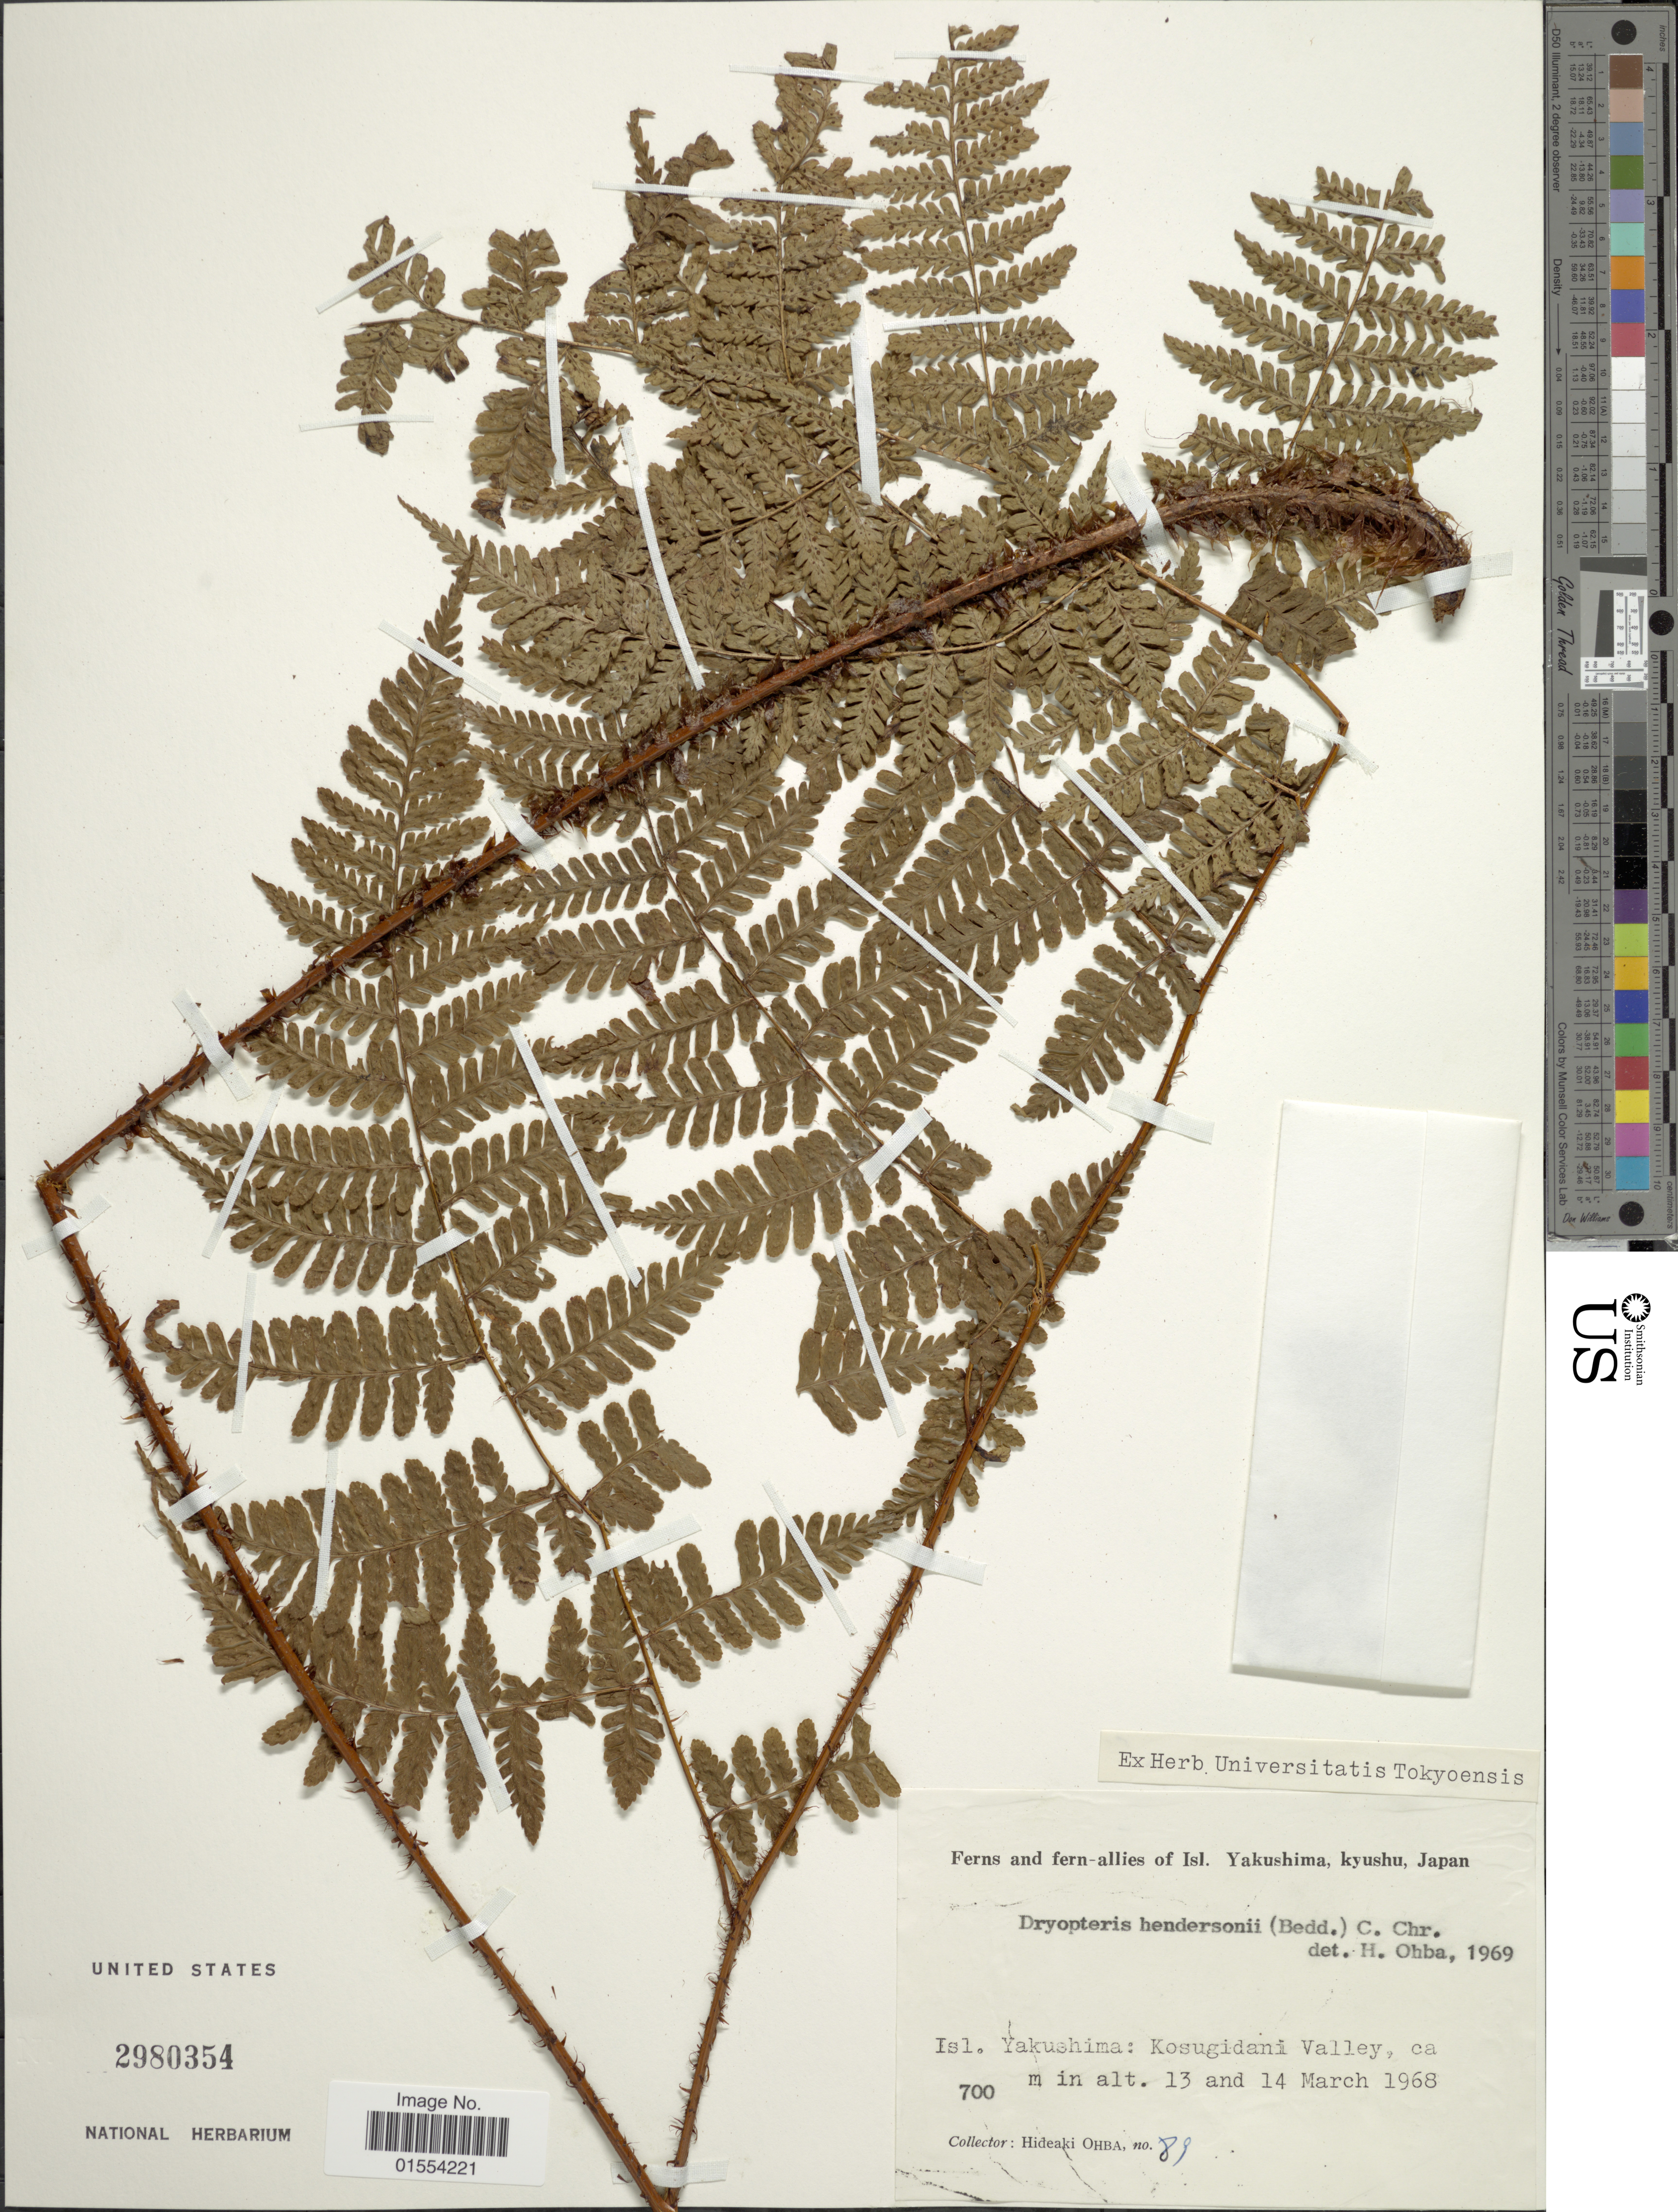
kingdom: Plantae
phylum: Tracheophyta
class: Polypodiopsida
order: Polypodiales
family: Dryopteridaceae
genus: Dryopteris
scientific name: Dryopteris hendersonii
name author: (Bedd.) C. Chr.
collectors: H. Ohba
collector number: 89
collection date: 1968-03-13/1968-03-14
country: Japan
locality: Isl. Yaushima, kyushu, Japan: Kosugidani Valley.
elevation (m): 700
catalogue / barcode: US 2980354